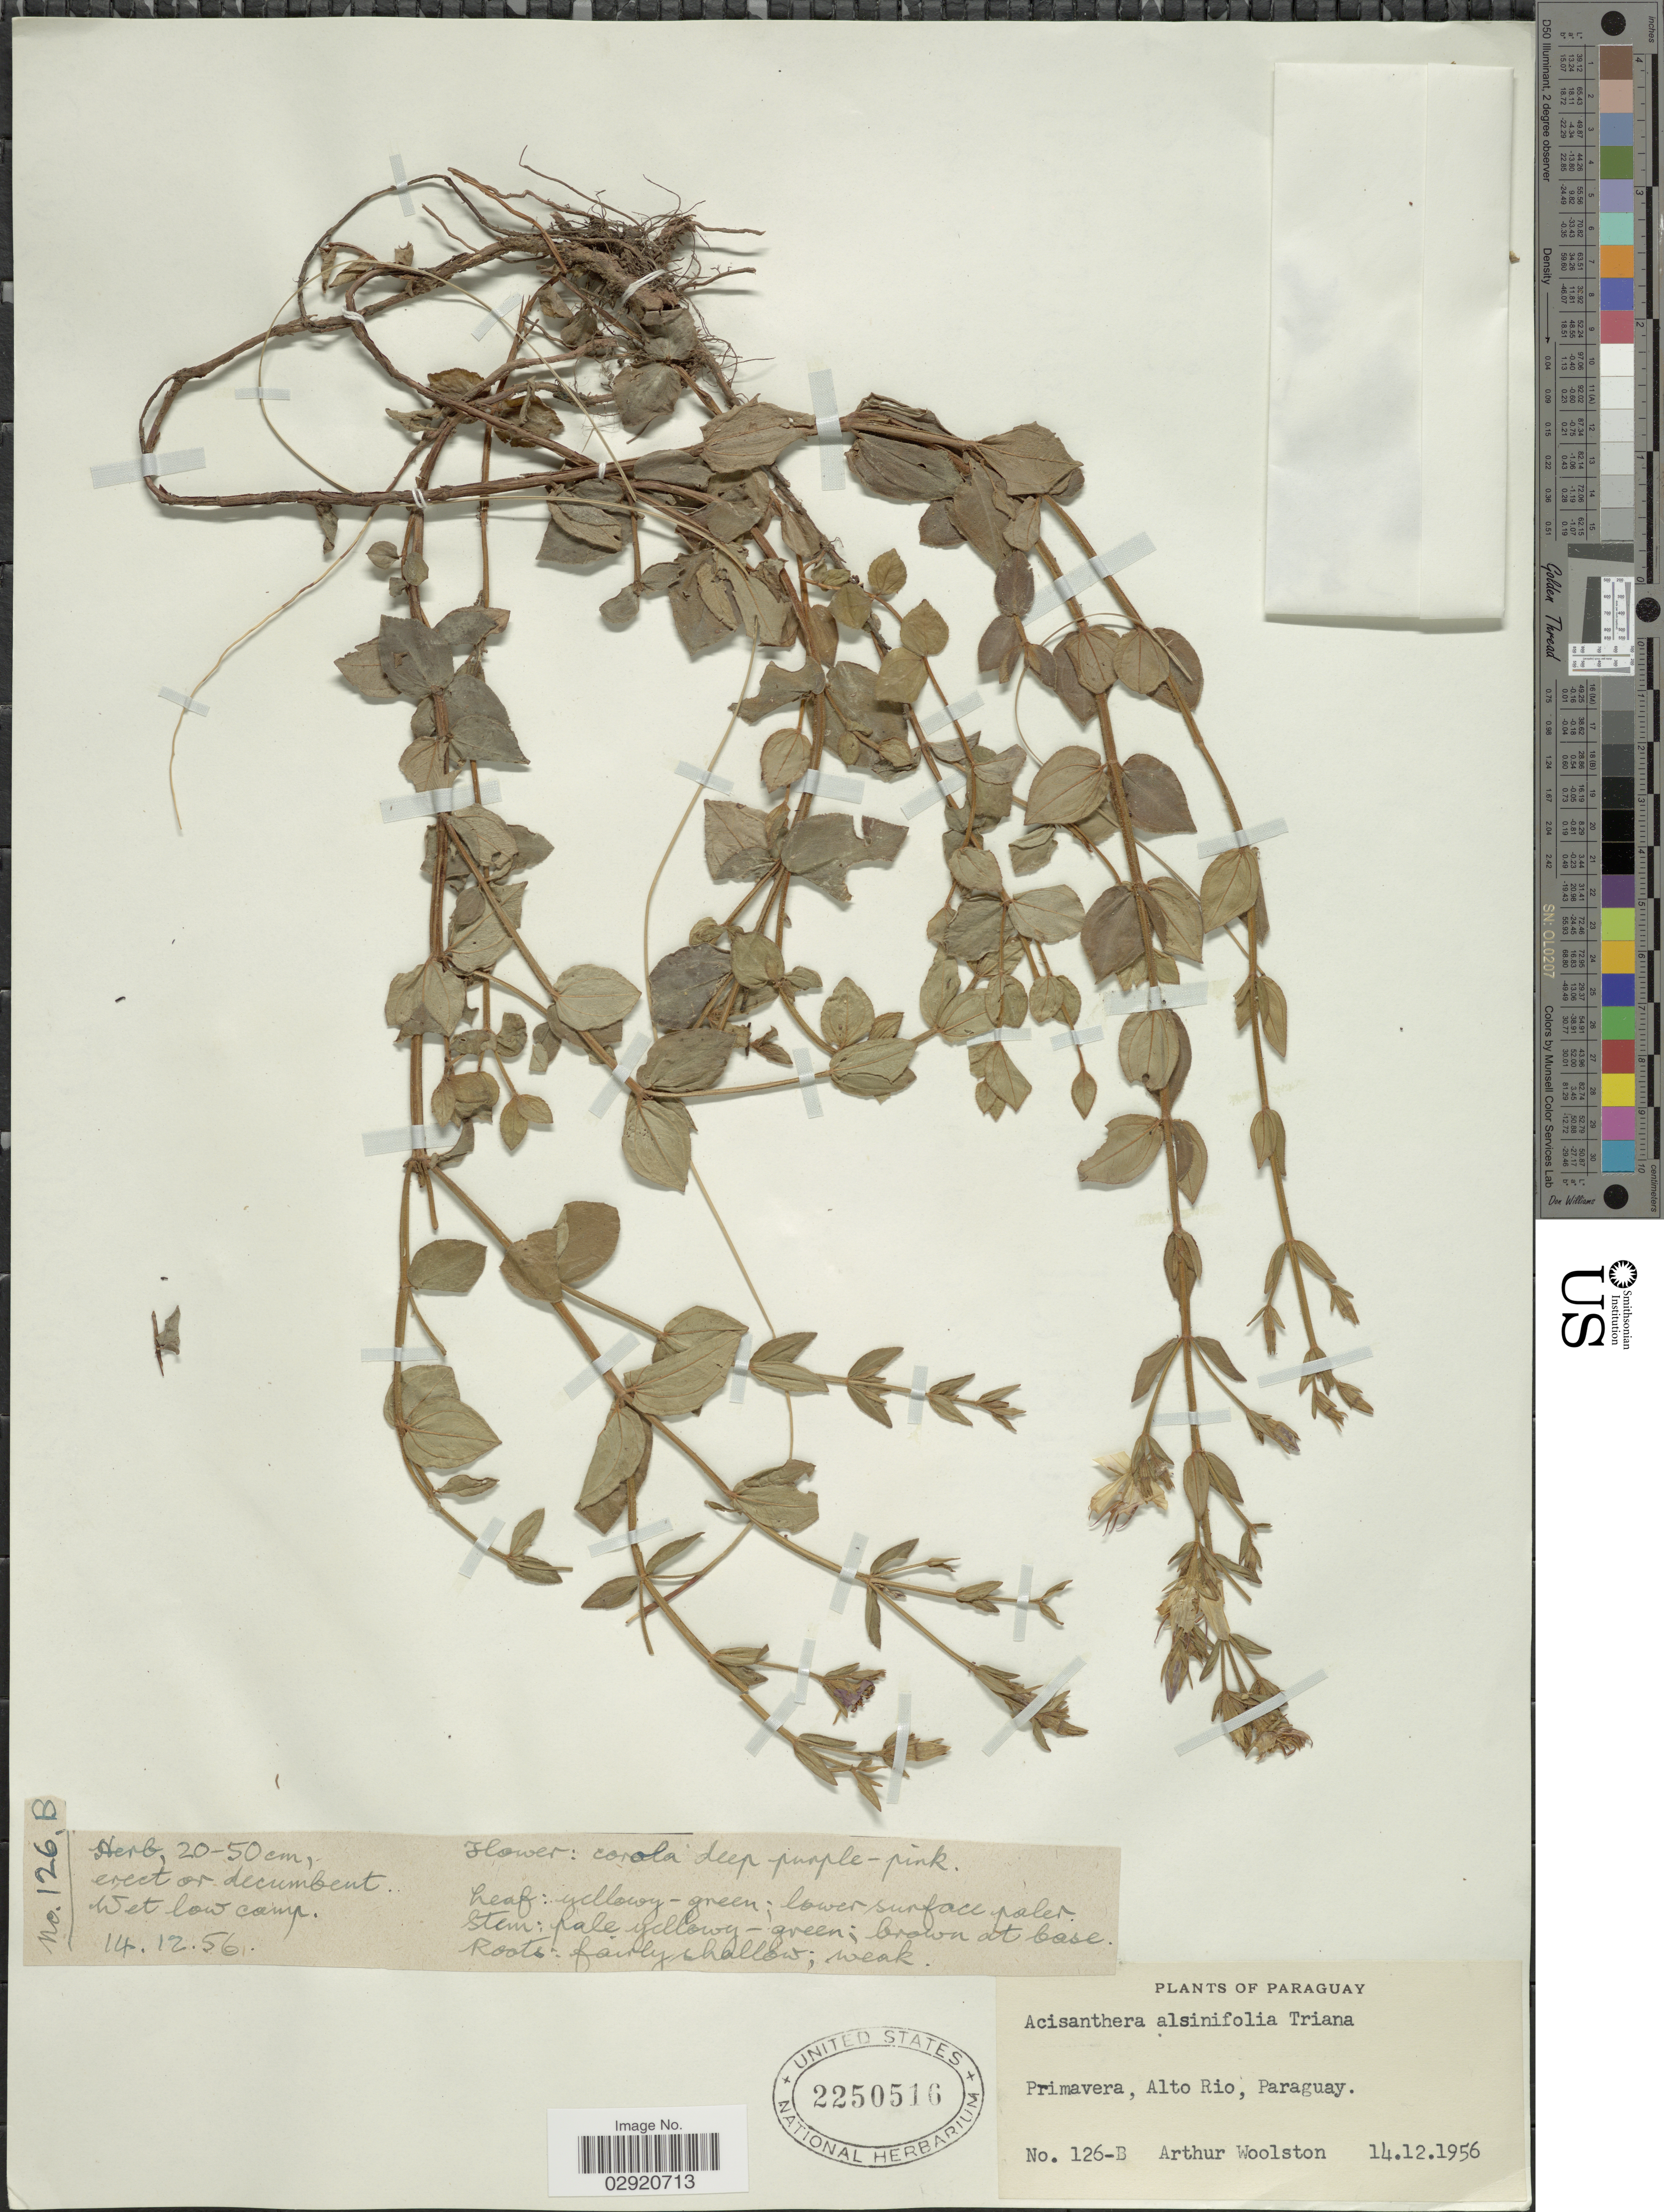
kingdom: Plantae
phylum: Tracheophyta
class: Magnoliopsida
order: Myrtales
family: Melastomataceae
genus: Acisanthera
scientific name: Acisanthera alsinefolia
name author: (DC.) Triana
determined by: Nunes da Silva, Diego, (RB), Jardim Botanico do Rio de Janeiro - Herbario (BRAZIL)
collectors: A. L. Woolston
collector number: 126-B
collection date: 1956-12-14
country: Paraguay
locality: Primavera, Alto Rio.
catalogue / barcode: US 2250516